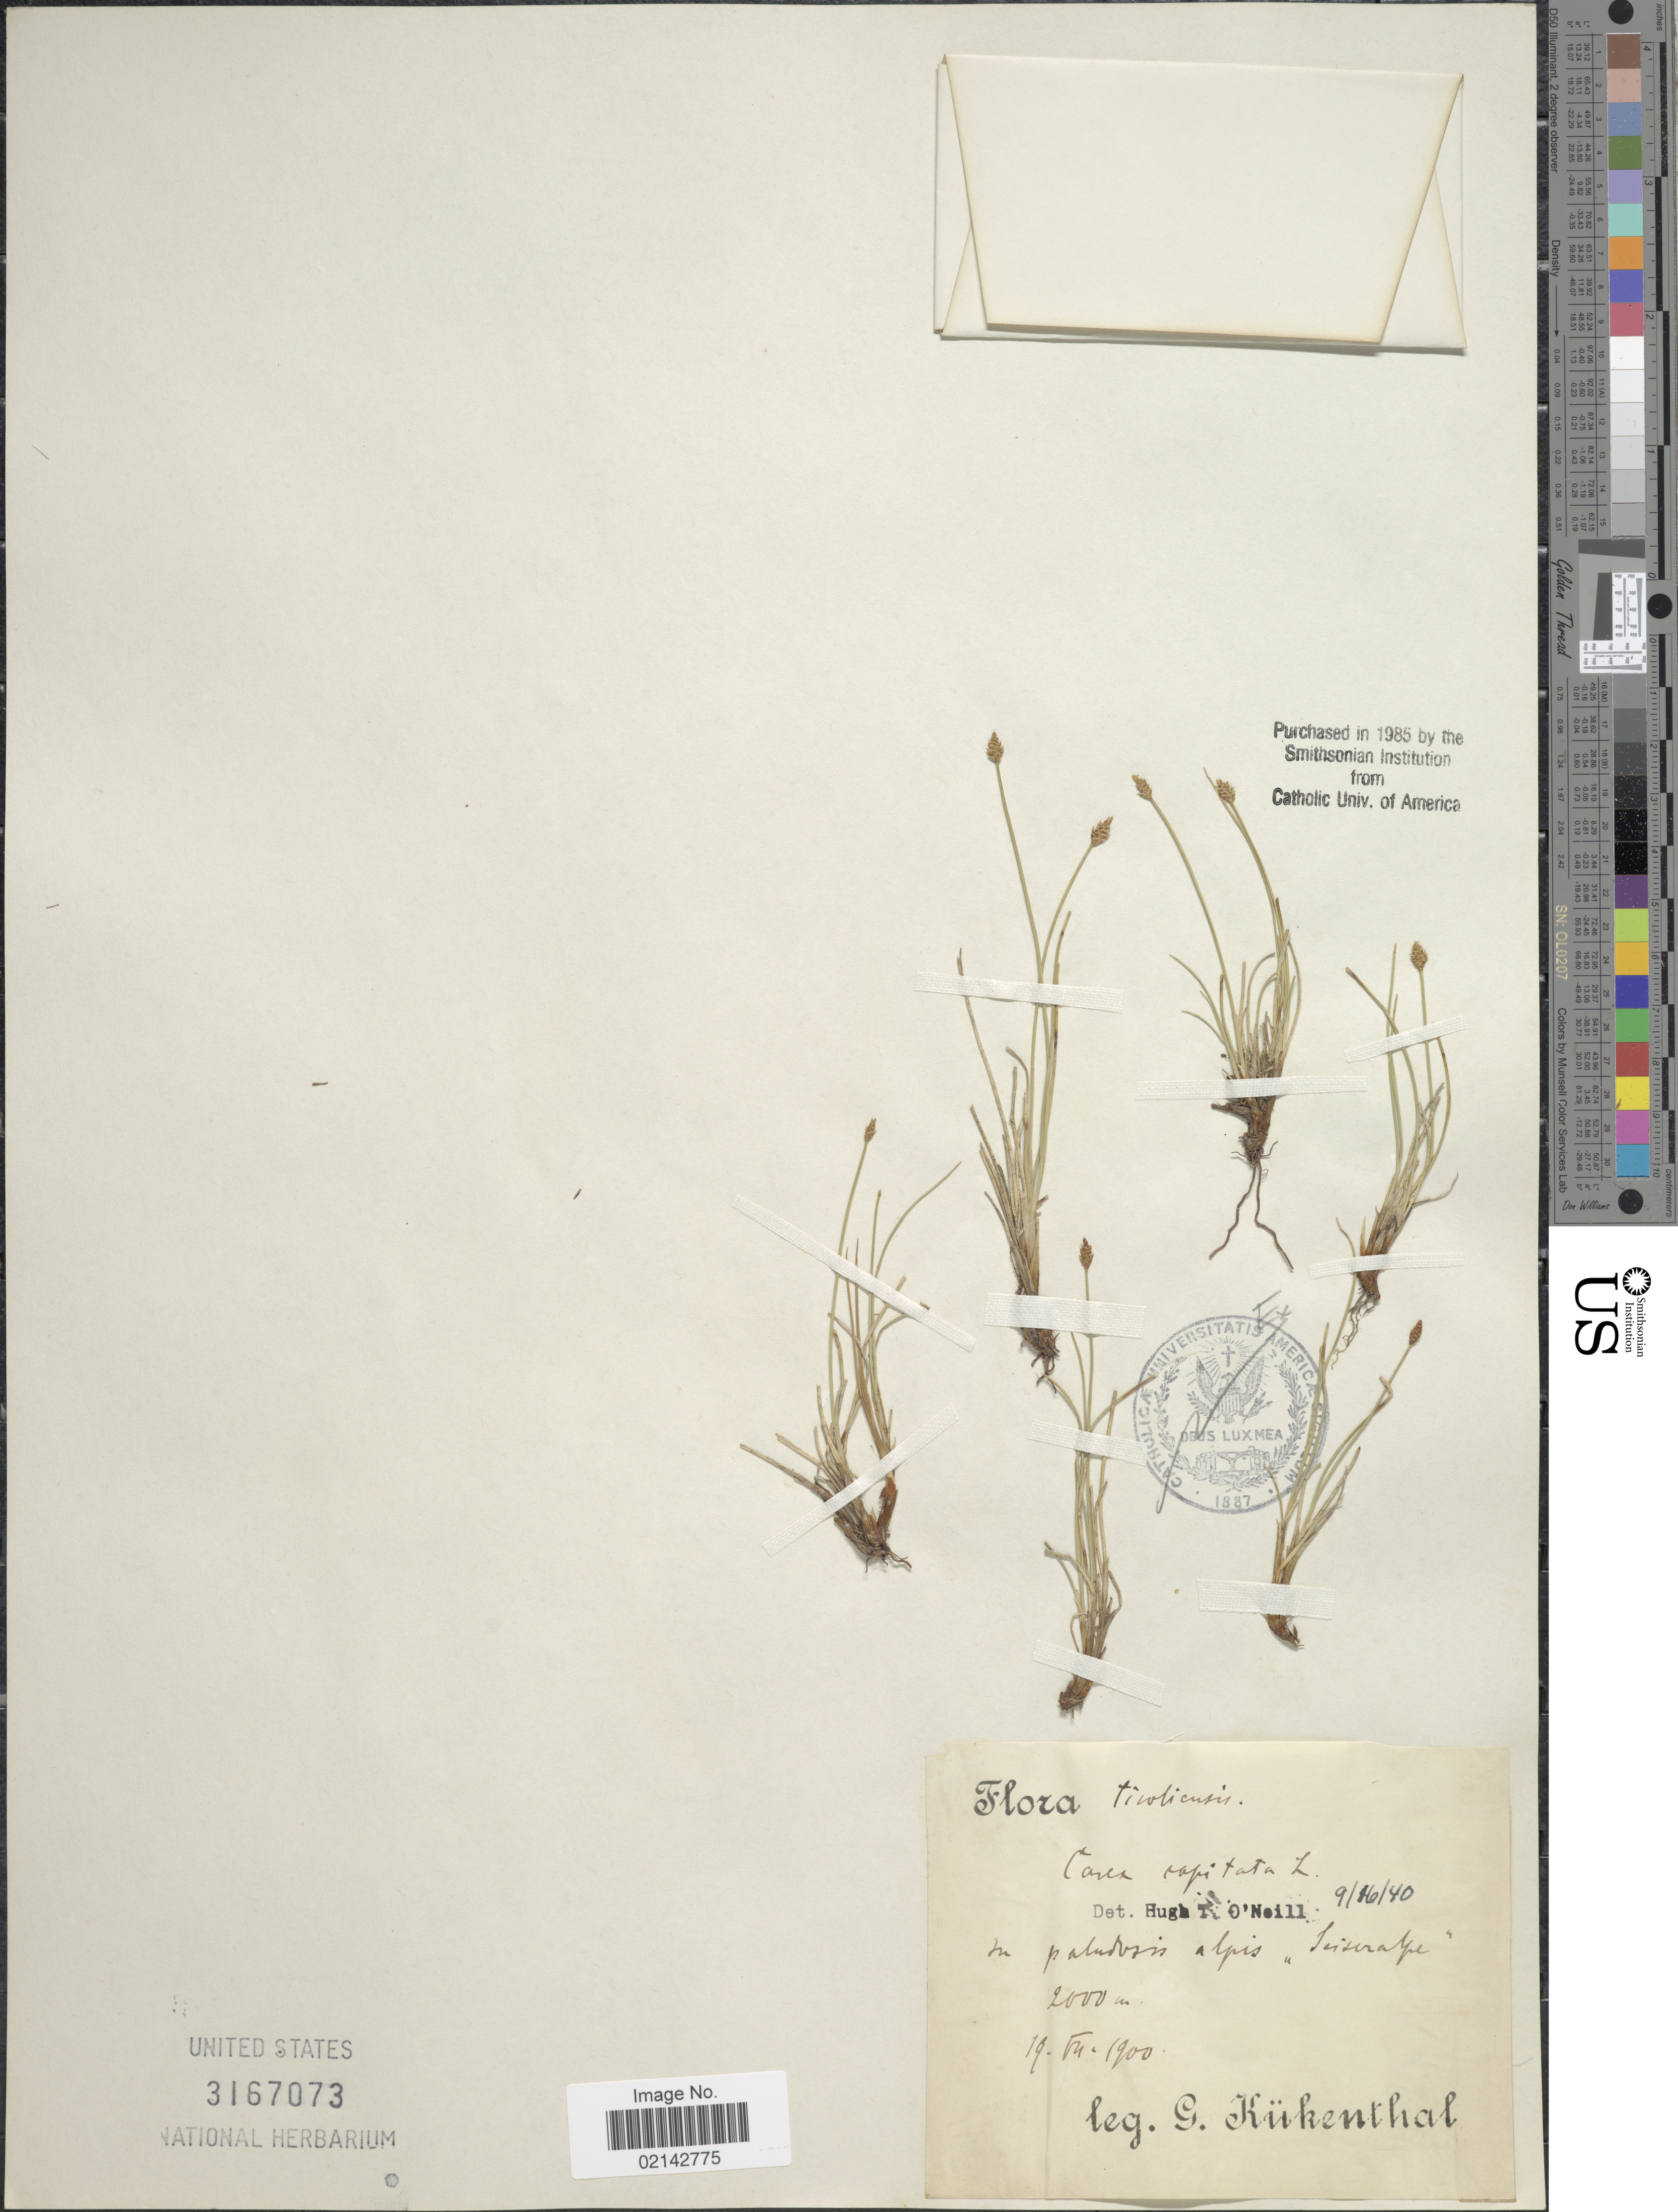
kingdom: Plantae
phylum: Tracheophyta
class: Liliopsida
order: Poales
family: Cyperaceae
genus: Carex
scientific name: Carex capitata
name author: L.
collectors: G. Kükenthal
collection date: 1900-07-19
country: Italy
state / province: Trentino-Alto Adige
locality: Tiroliensis,, in paludosis alpis "Suiseralpe". [interpreted]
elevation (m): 2000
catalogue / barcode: US 3167073